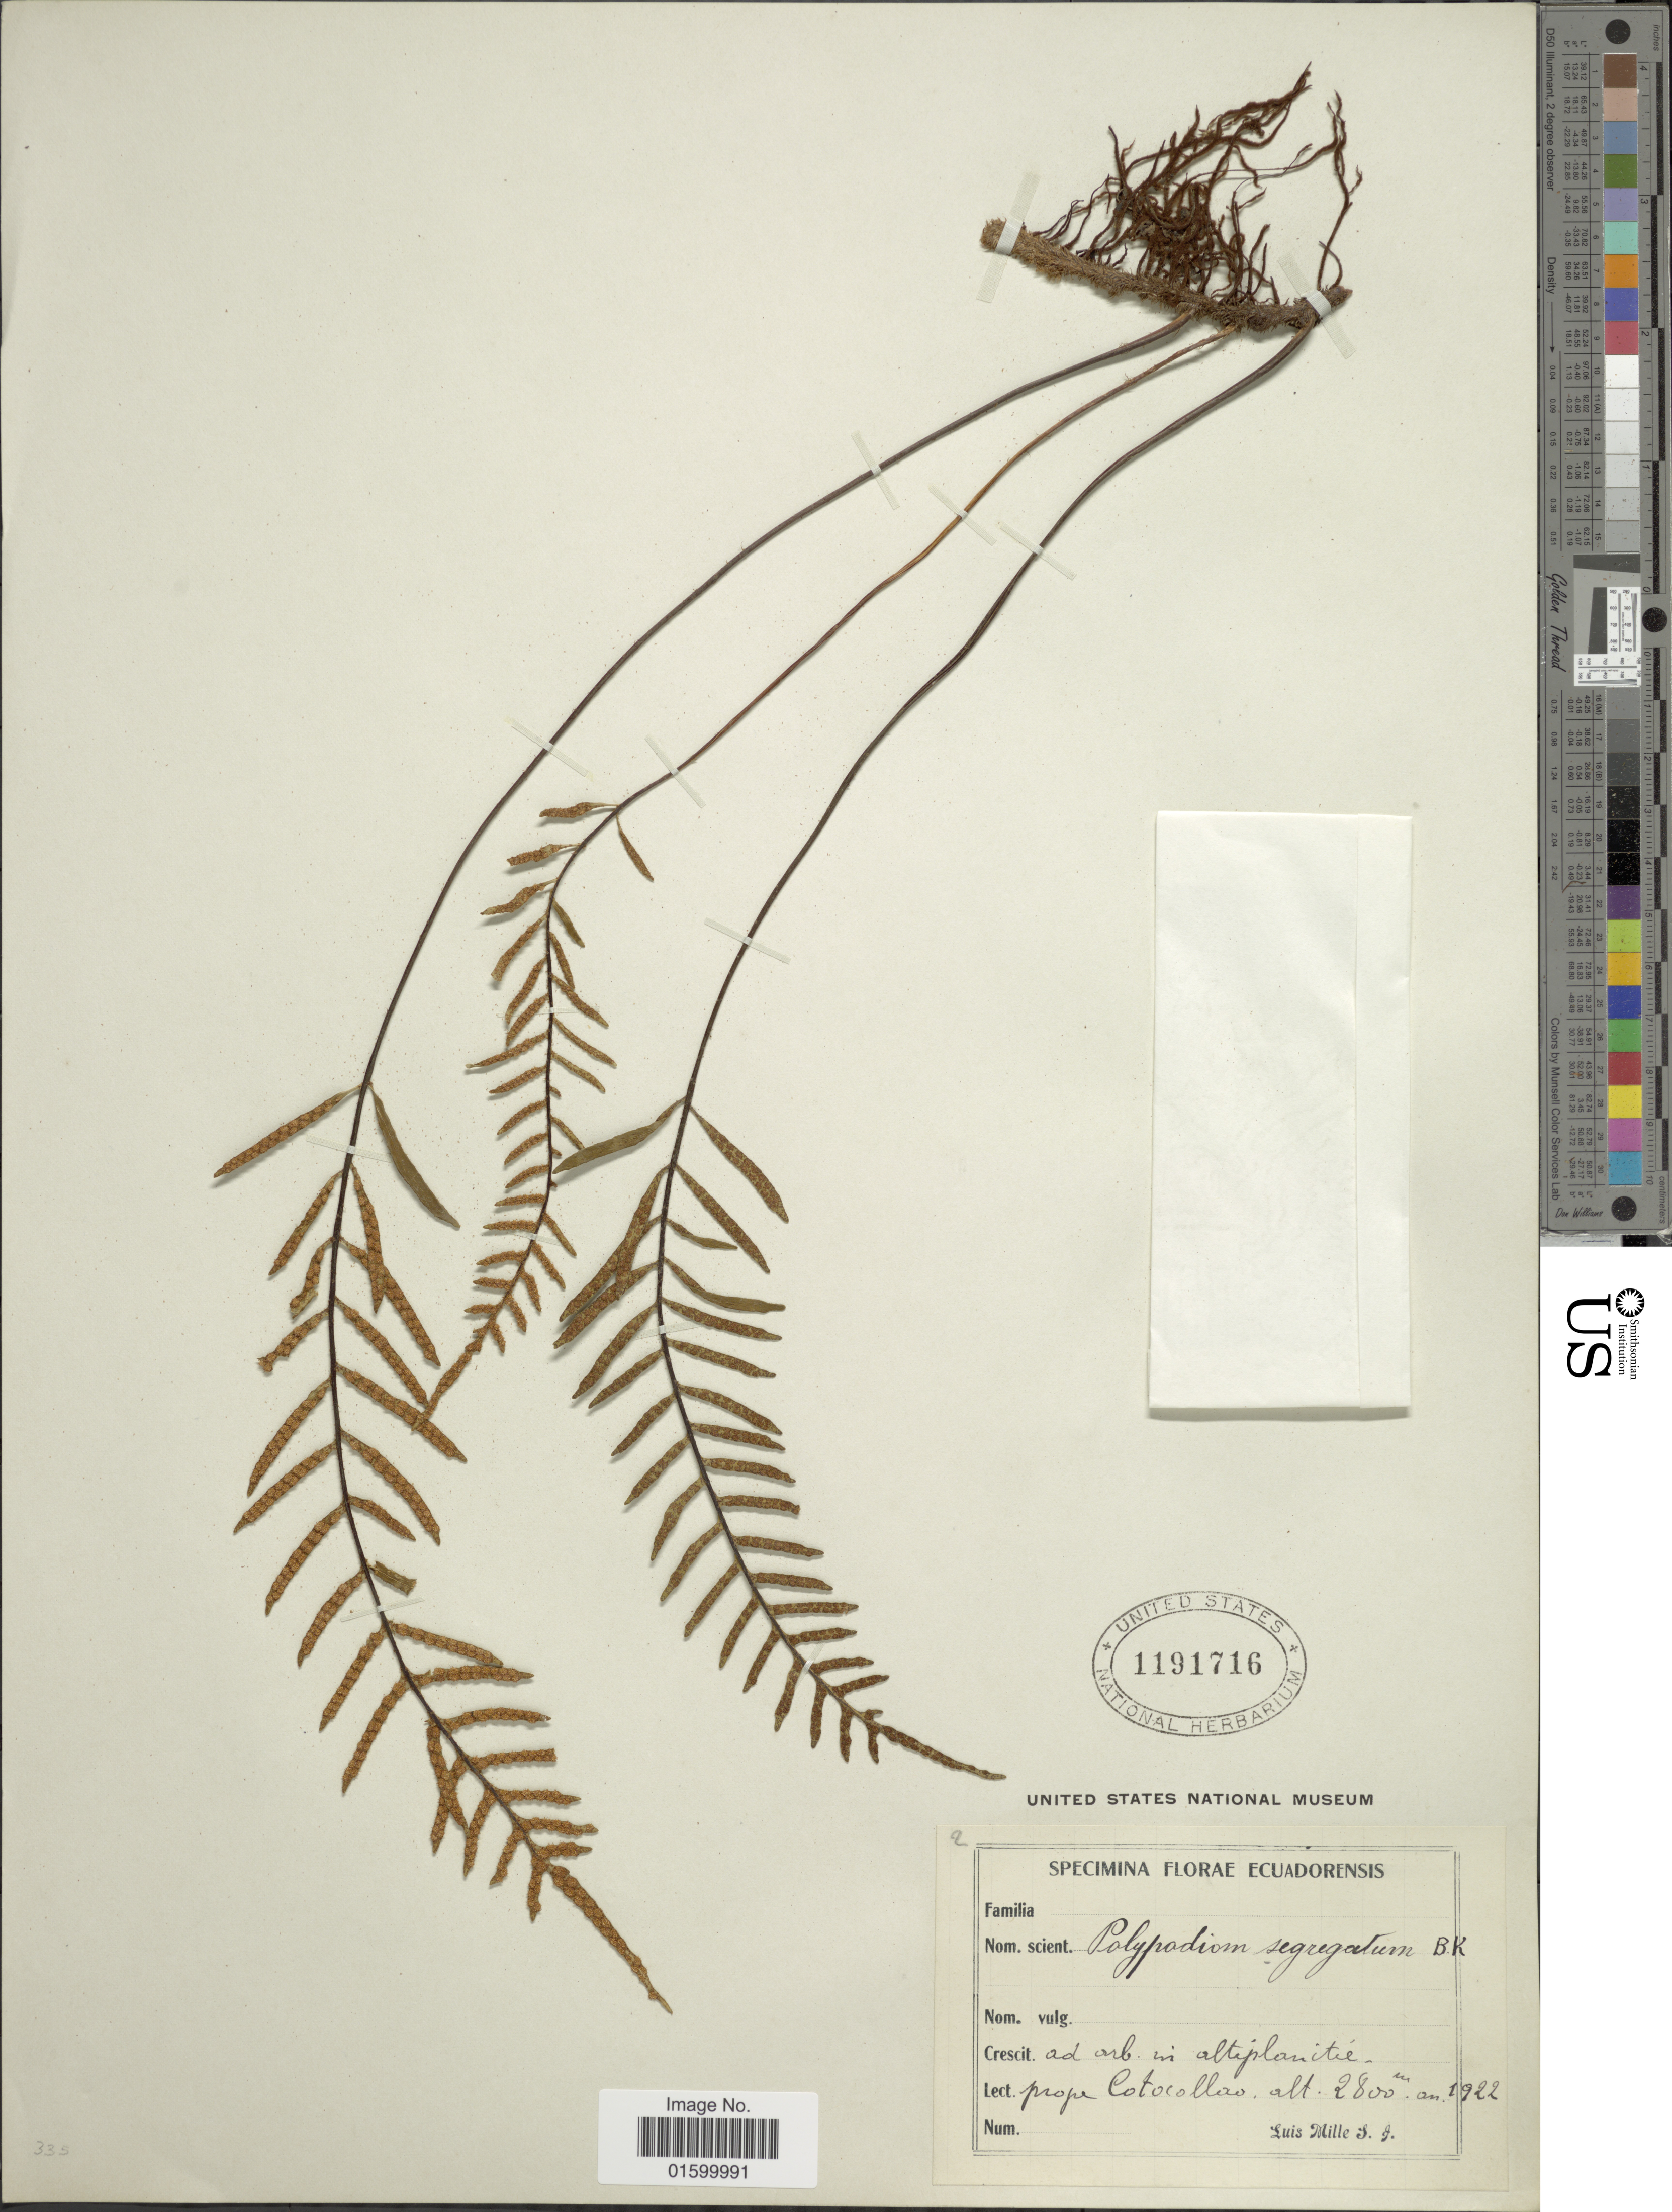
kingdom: Plantae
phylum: Tracheophyta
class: Polypodiopsida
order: Polypodiales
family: Polypodiaceae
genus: Pleopeltis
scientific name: Pleopeltis segregata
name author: (Baker) A.R. Sm.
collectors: L. Mille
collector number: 2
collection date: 1922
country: Ecuador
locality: Crescit ad arb in altiplanitie lect. prope Cotocollao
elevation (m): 2800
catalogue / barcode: US 1191716